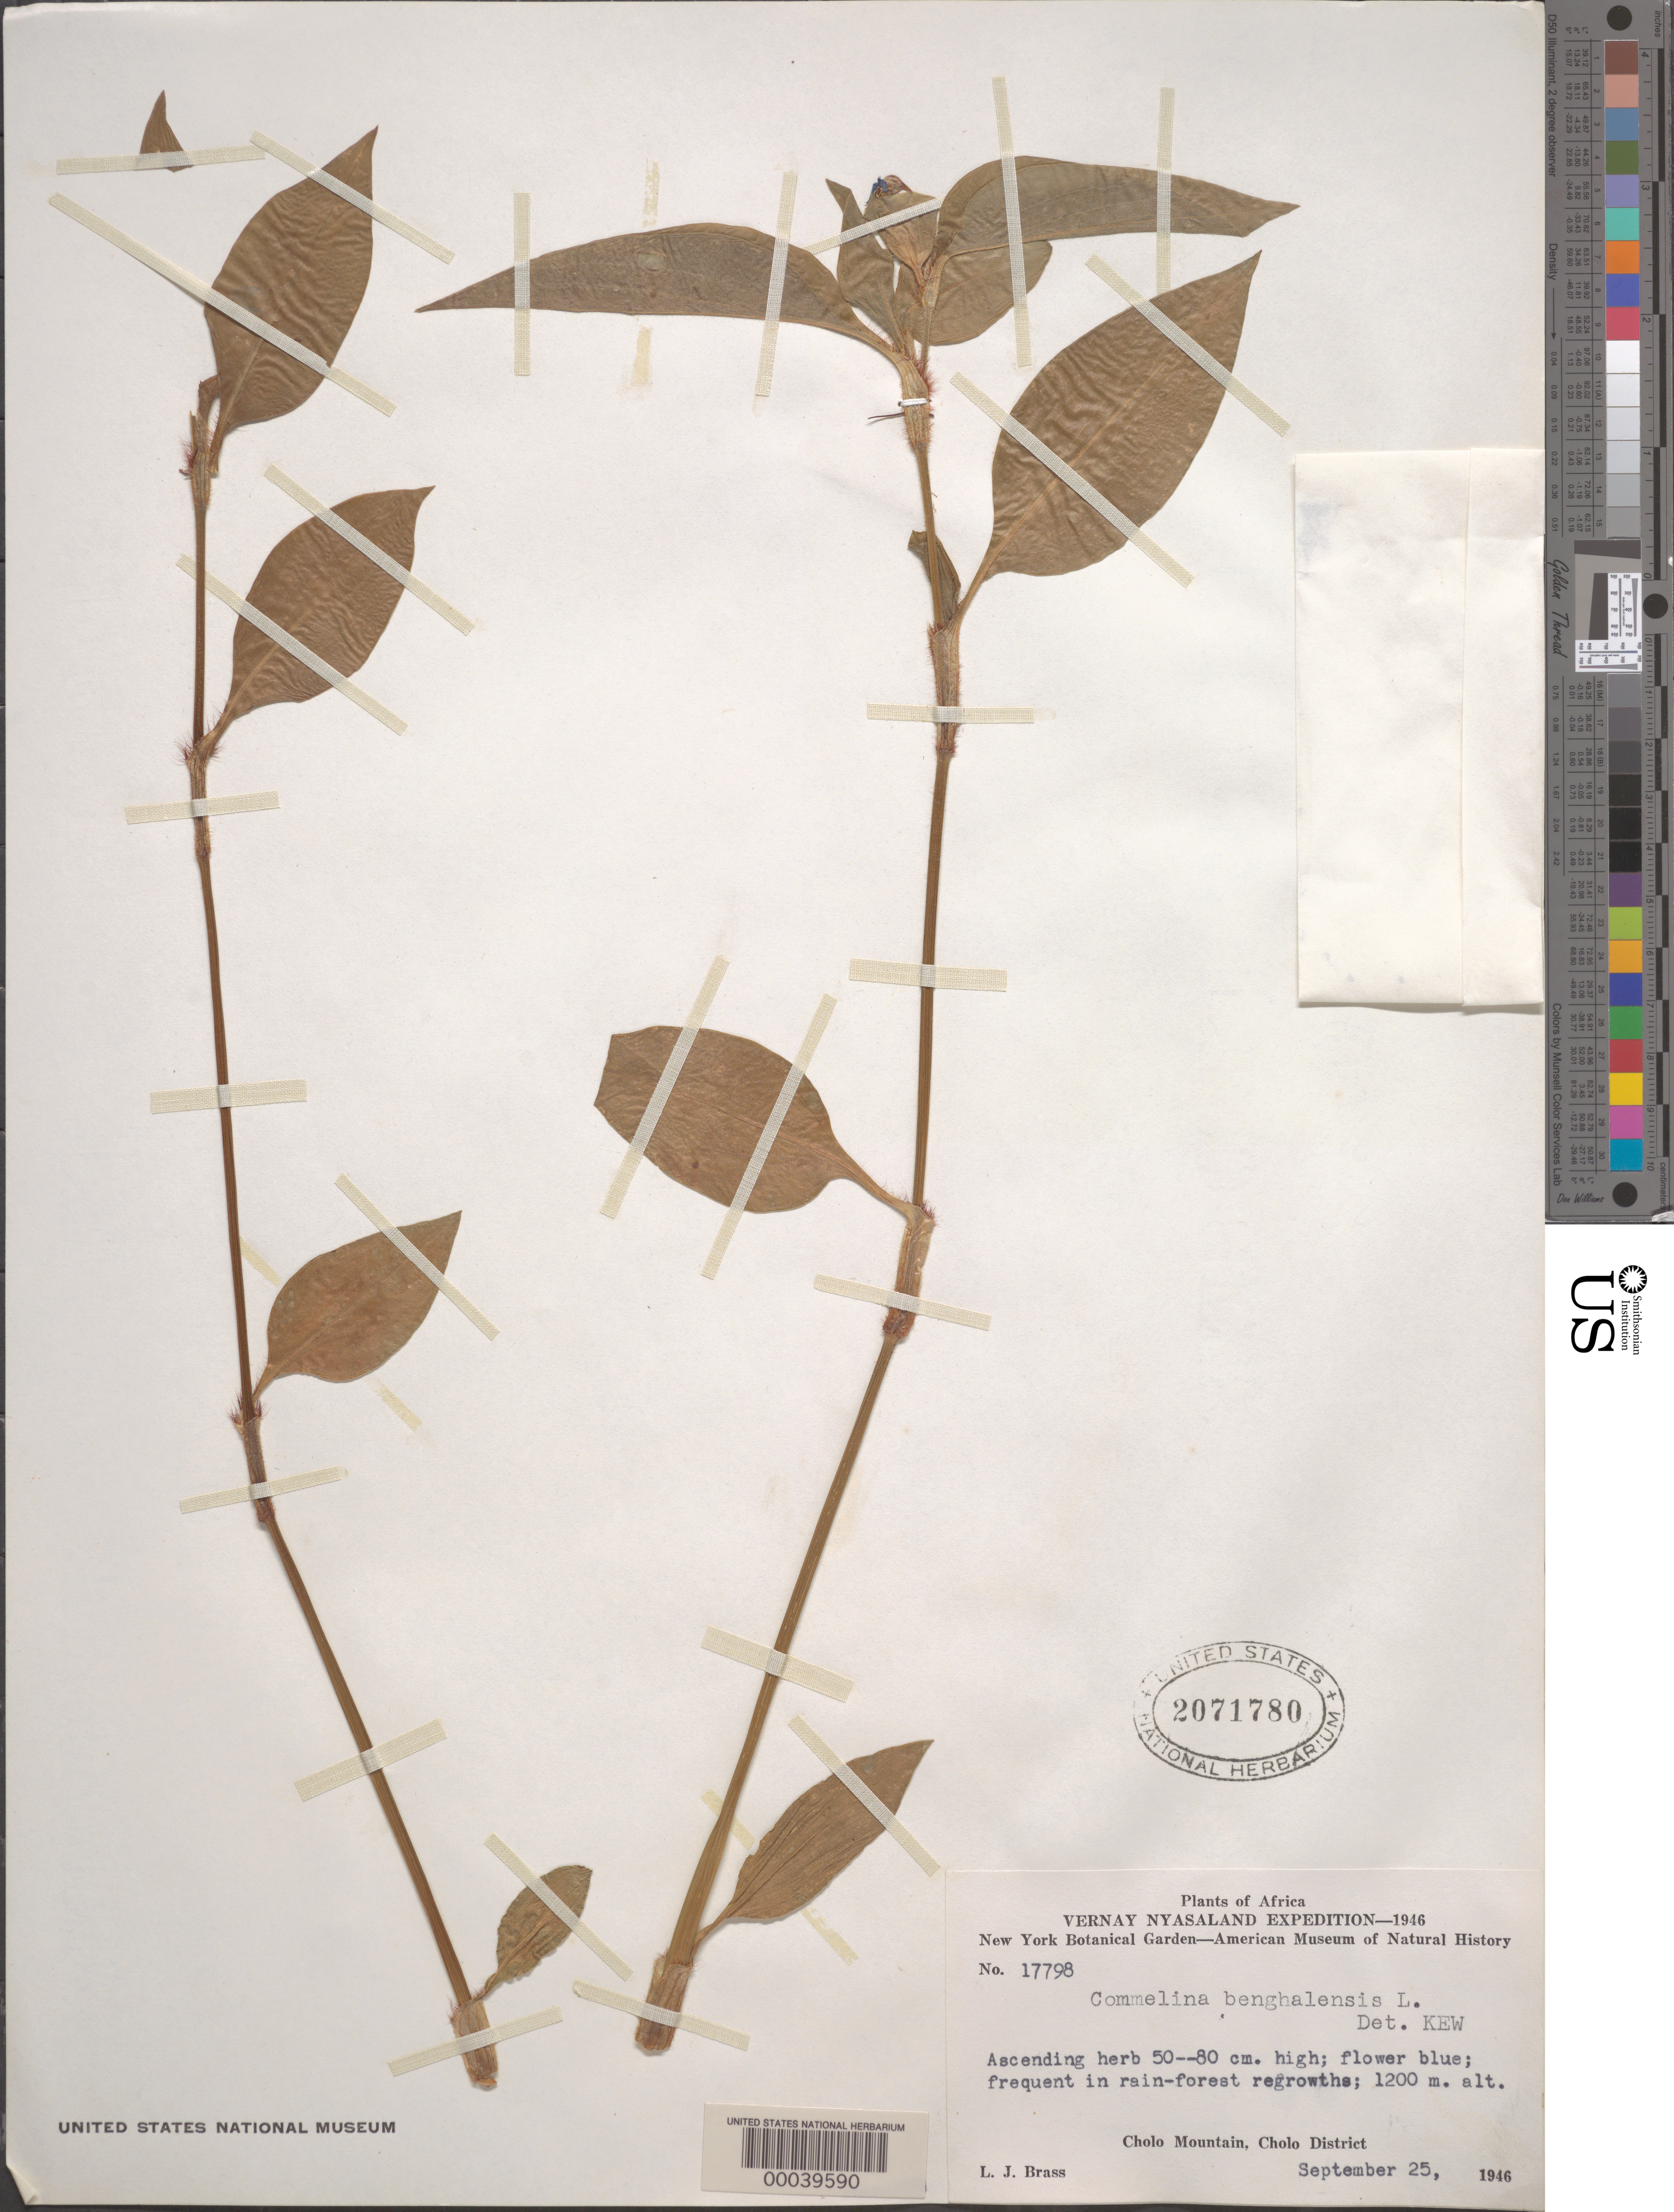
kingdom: Plantae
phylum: Tracheophyta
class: Liliopsida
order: Commelinales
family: Commelinaceae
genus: Commelina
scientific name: Commelina benghalensis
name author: L.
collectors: L. J. Brass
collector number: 17798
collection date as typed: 25 Sep 1946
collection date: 1946-09-25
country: Malawi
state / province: Southern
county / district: Thyolo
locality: Cholo mountain, Cholo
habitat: Rainforest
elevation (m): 1200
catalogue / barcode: US 2071780